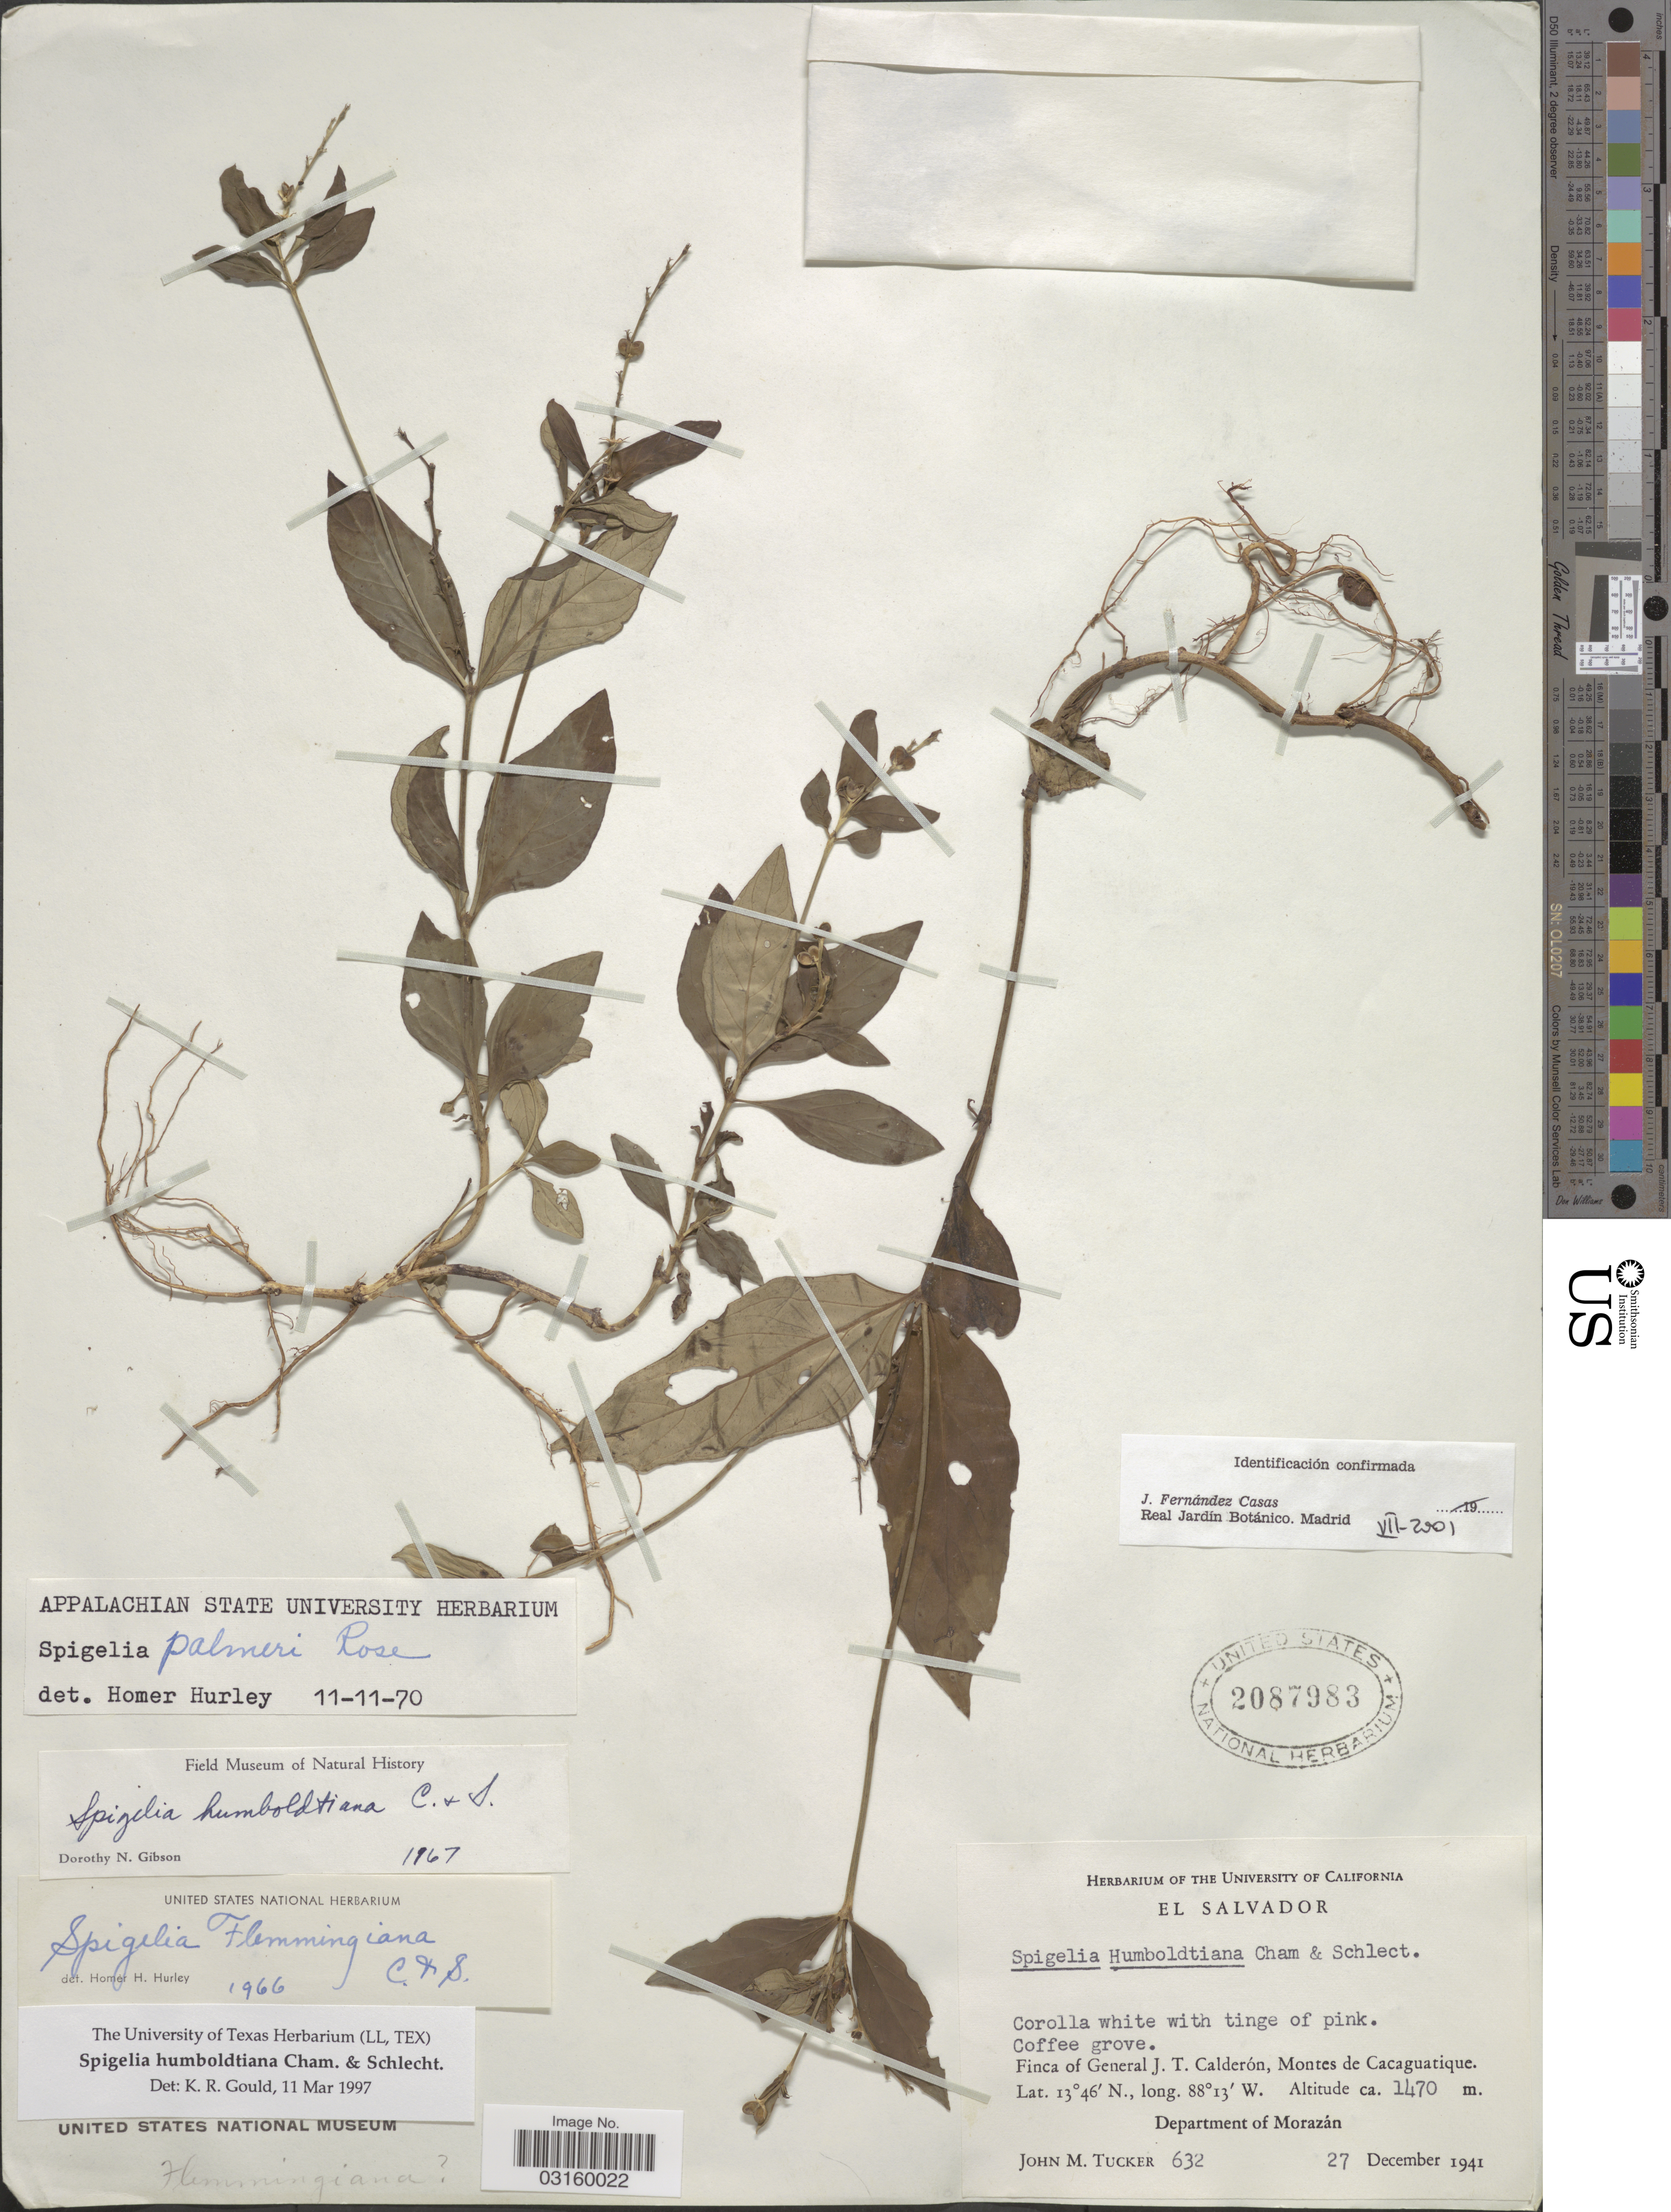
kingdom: Plantae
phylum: Tracheophyta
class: Magnoliopsida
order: Gentianales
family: Loganiaceae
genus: Spigelia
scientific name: Spigelia humboldtiana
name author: Cham. & Schltdl.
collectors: J. M. Tucker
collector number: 632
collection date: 1941-12-27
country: El Salvador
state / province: Morazan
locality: Finca of General J. T. Calderón, Montes de Cacaguatique. Department of Morazán.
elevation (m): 1470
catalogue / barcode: US 2087983